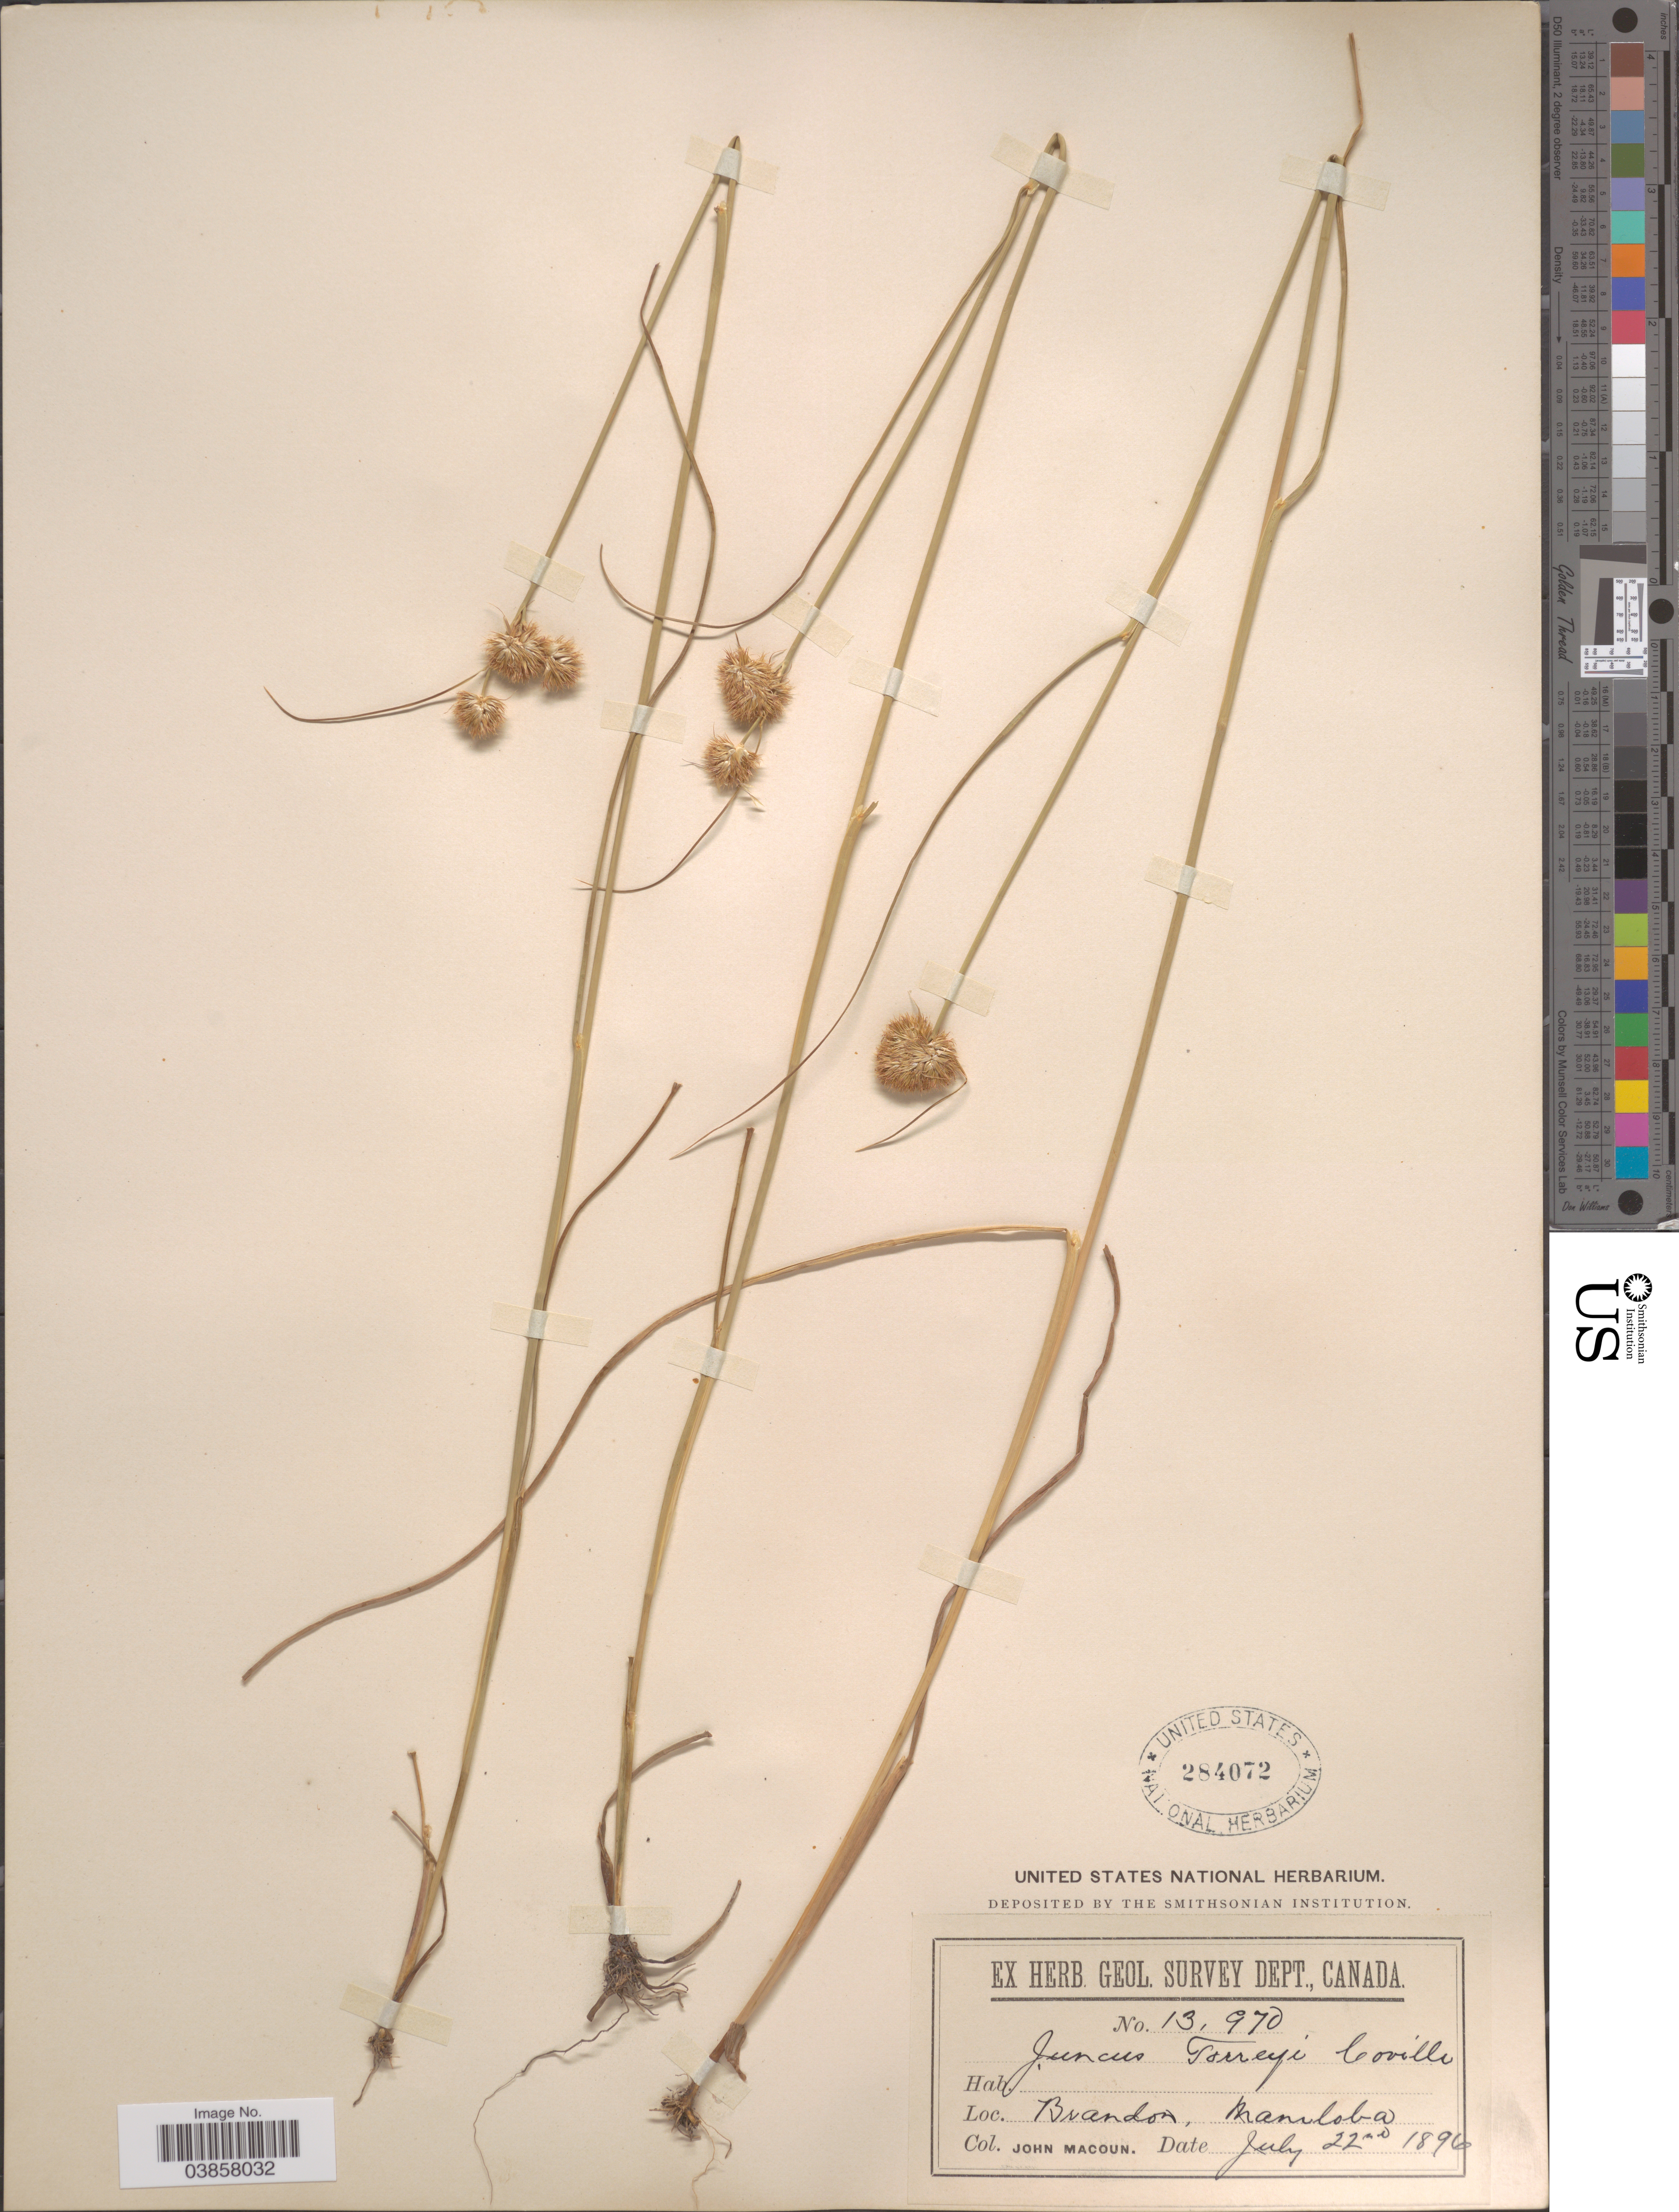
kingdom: Plantae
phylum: Tracheophyta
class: Liliopsida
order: Poales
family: Juncaceae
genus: Juncus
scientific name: Juncus torreyi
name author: Coville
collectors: J. Macoun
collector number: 13970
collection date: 1896-07-22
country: Canada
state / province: Manitoba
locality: Brandon.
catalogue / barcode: US 284072